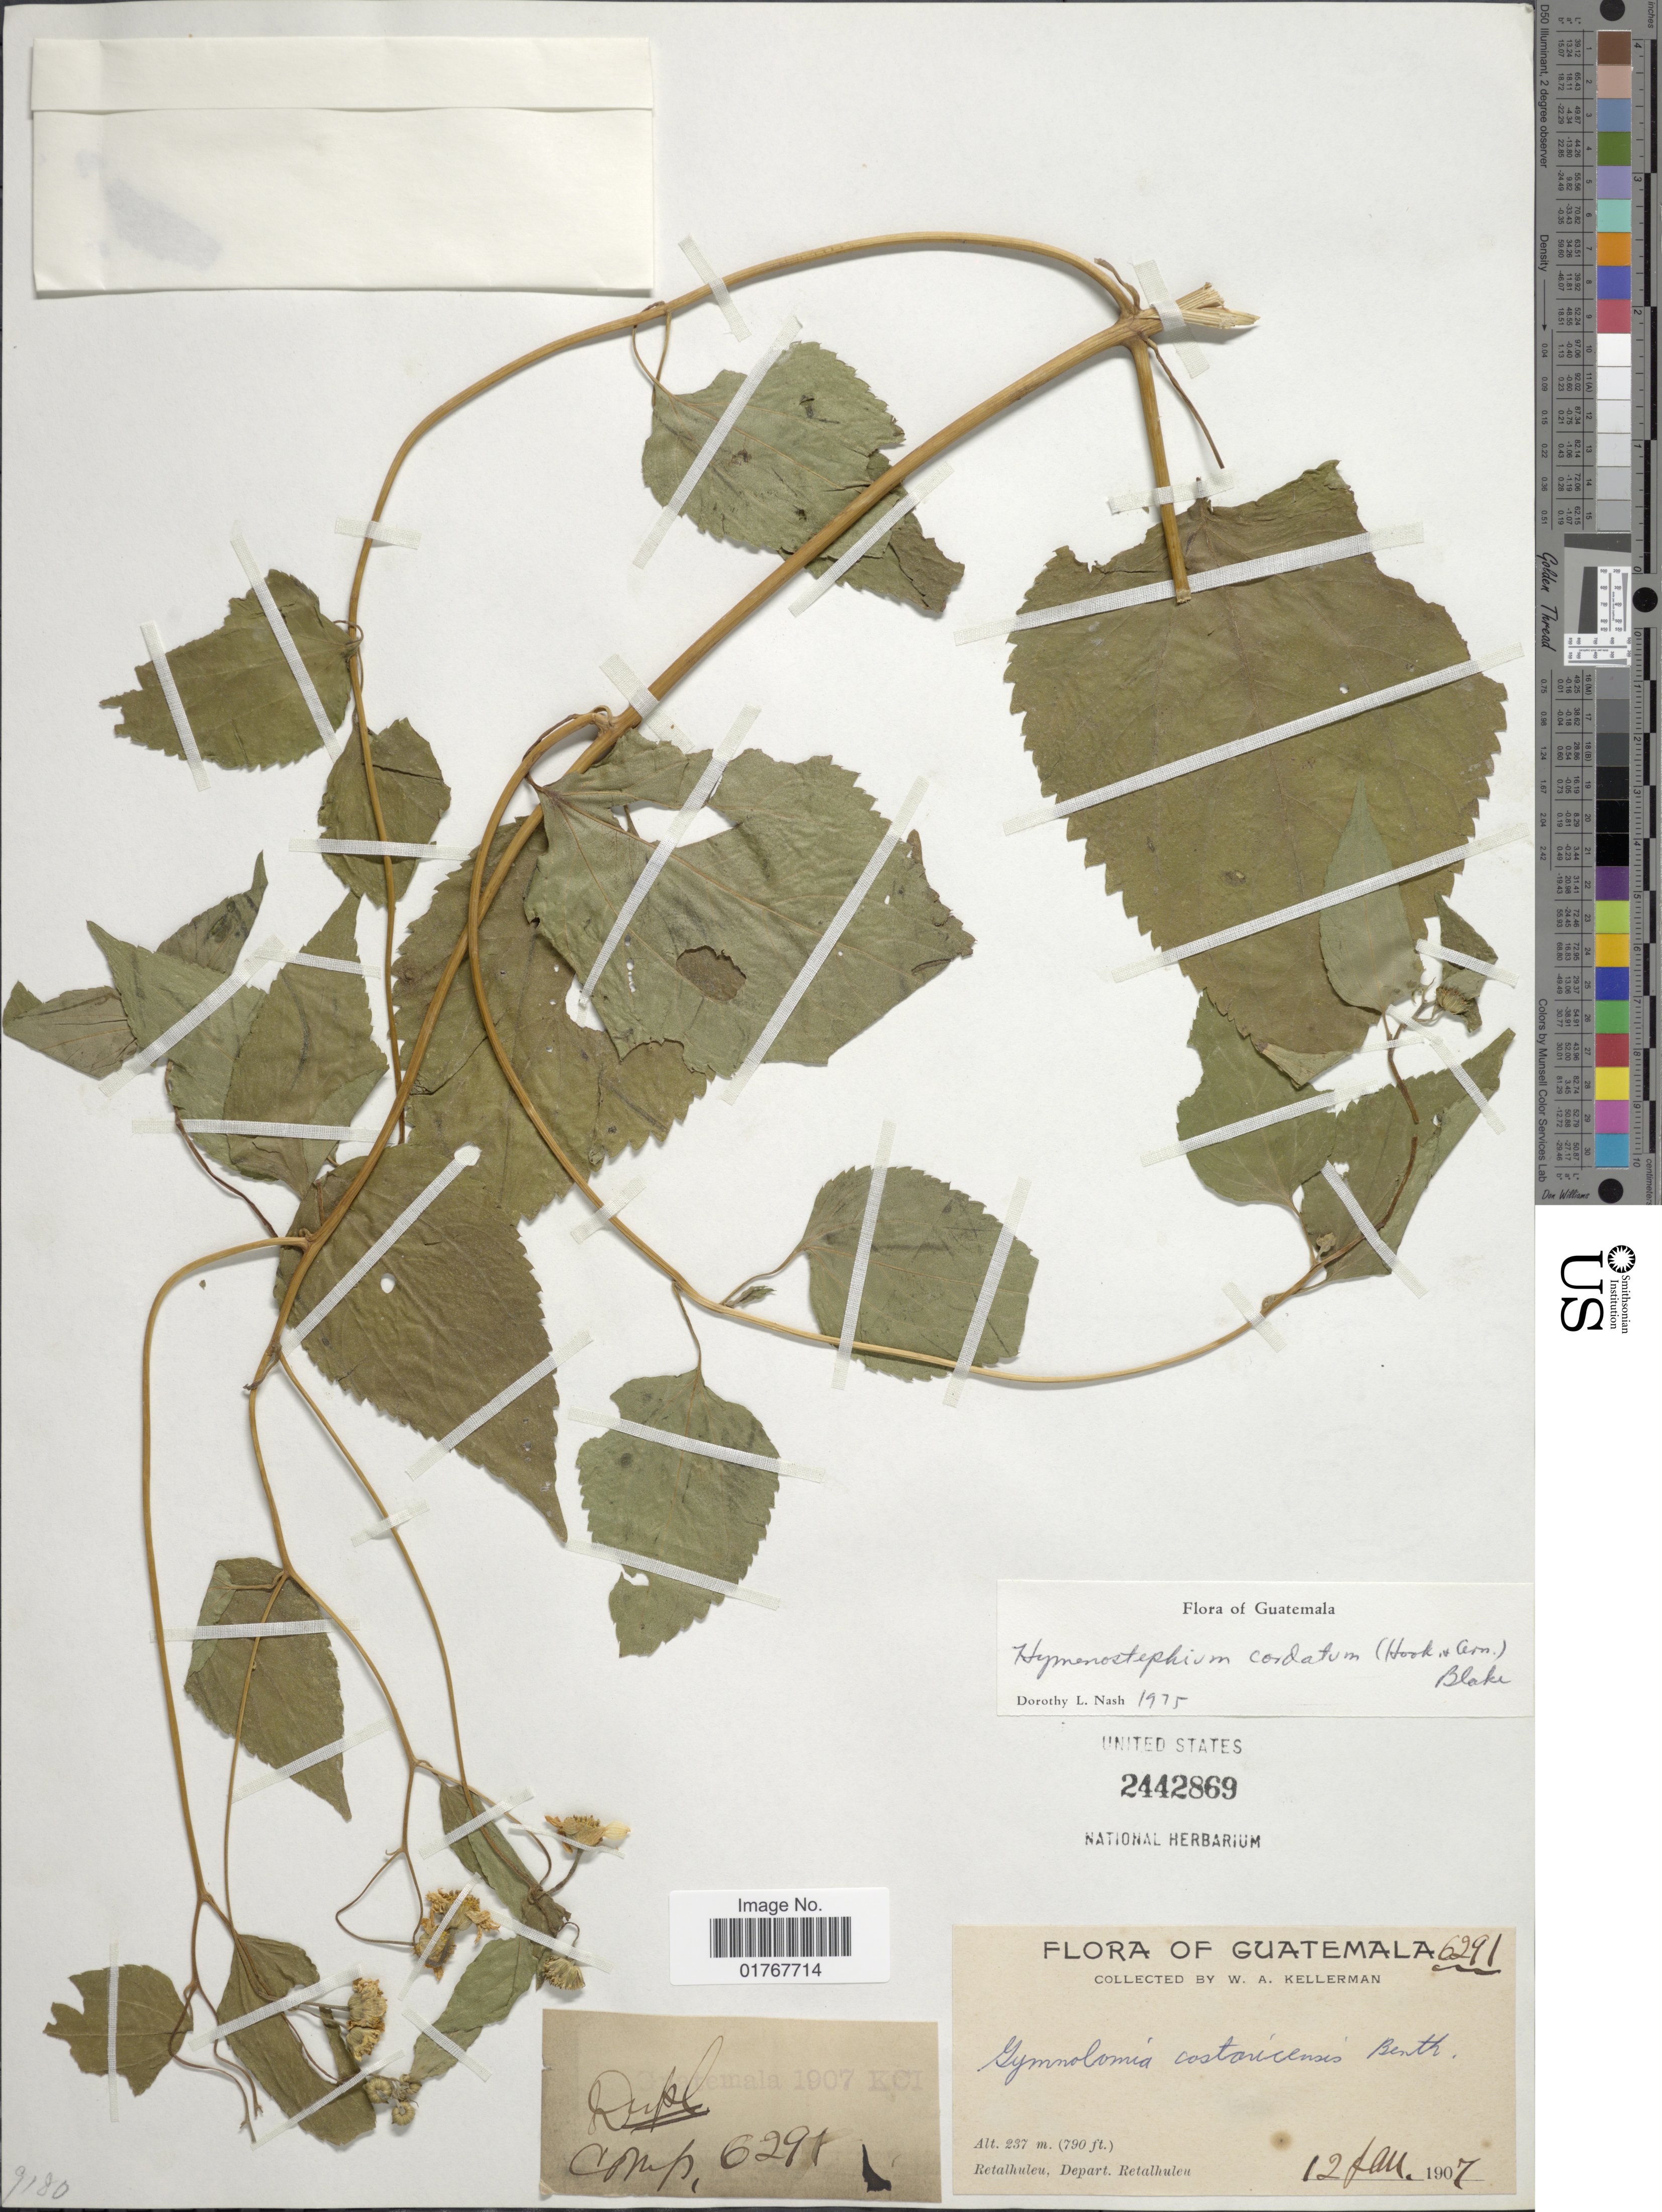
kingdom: Plantae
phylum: Tracheophyta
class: Magnoliopsida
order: Asterales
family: Asteraceae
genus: Viguiera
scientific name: Viguiera cordata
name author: (Hook. & Arn.) D'Arcy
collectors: W. Kellerman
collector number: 6291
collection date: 1907-01-12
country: Guatemala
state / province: Retalhuleu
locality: Retalhuleu, Depart. Retalhuleu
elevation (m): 241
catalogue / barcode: US 2442869